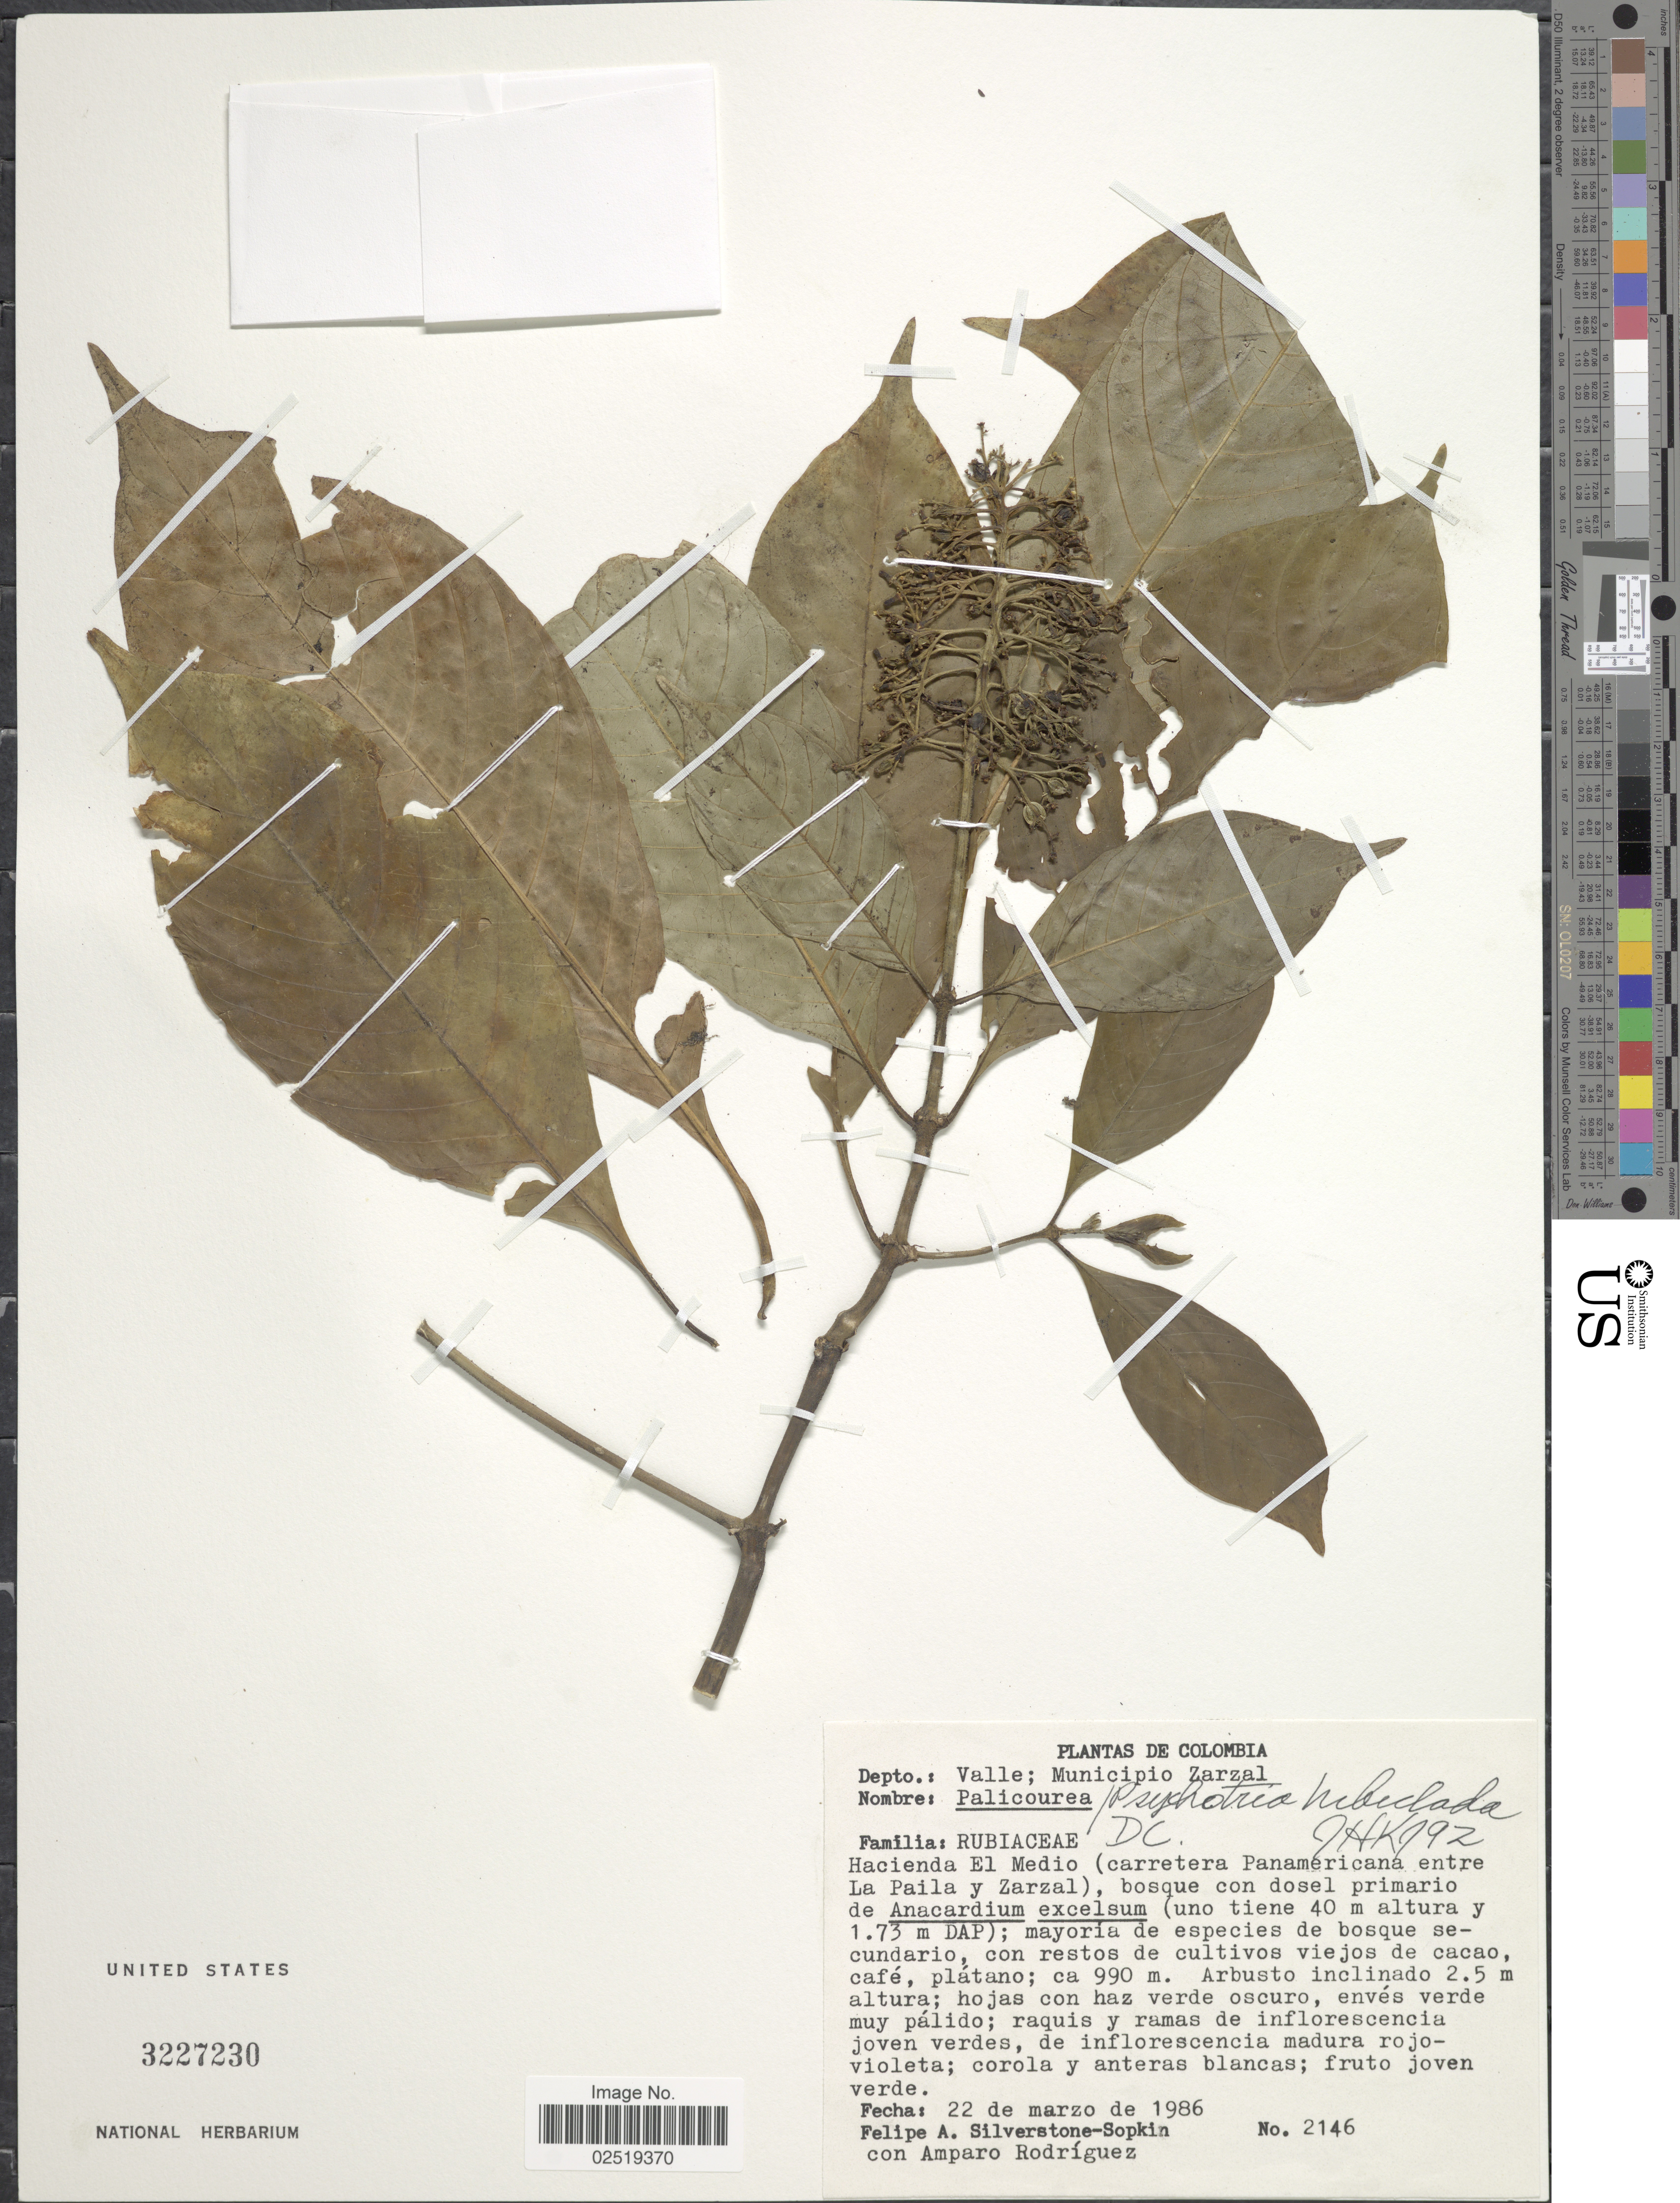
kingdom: Plantae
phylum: Tracheophyta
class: Magnoliopsida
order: Gentianales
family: Rubiaceae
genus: Psychotria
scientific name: Psychotria hebeclada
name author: DC.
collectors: P. A. Silverstone-Sopkin & A. Rodríguez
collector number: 2146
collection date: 1986-03-22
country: Colombia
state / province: Valle del Cauca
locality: Depto.: Valle; Municipio de Zarzal. Hacienda El Medio (carretera Panamericana entre La Paila y Zarzal, parte plana Valle del rio Cauca)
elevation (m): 990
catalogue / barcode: US 3227230